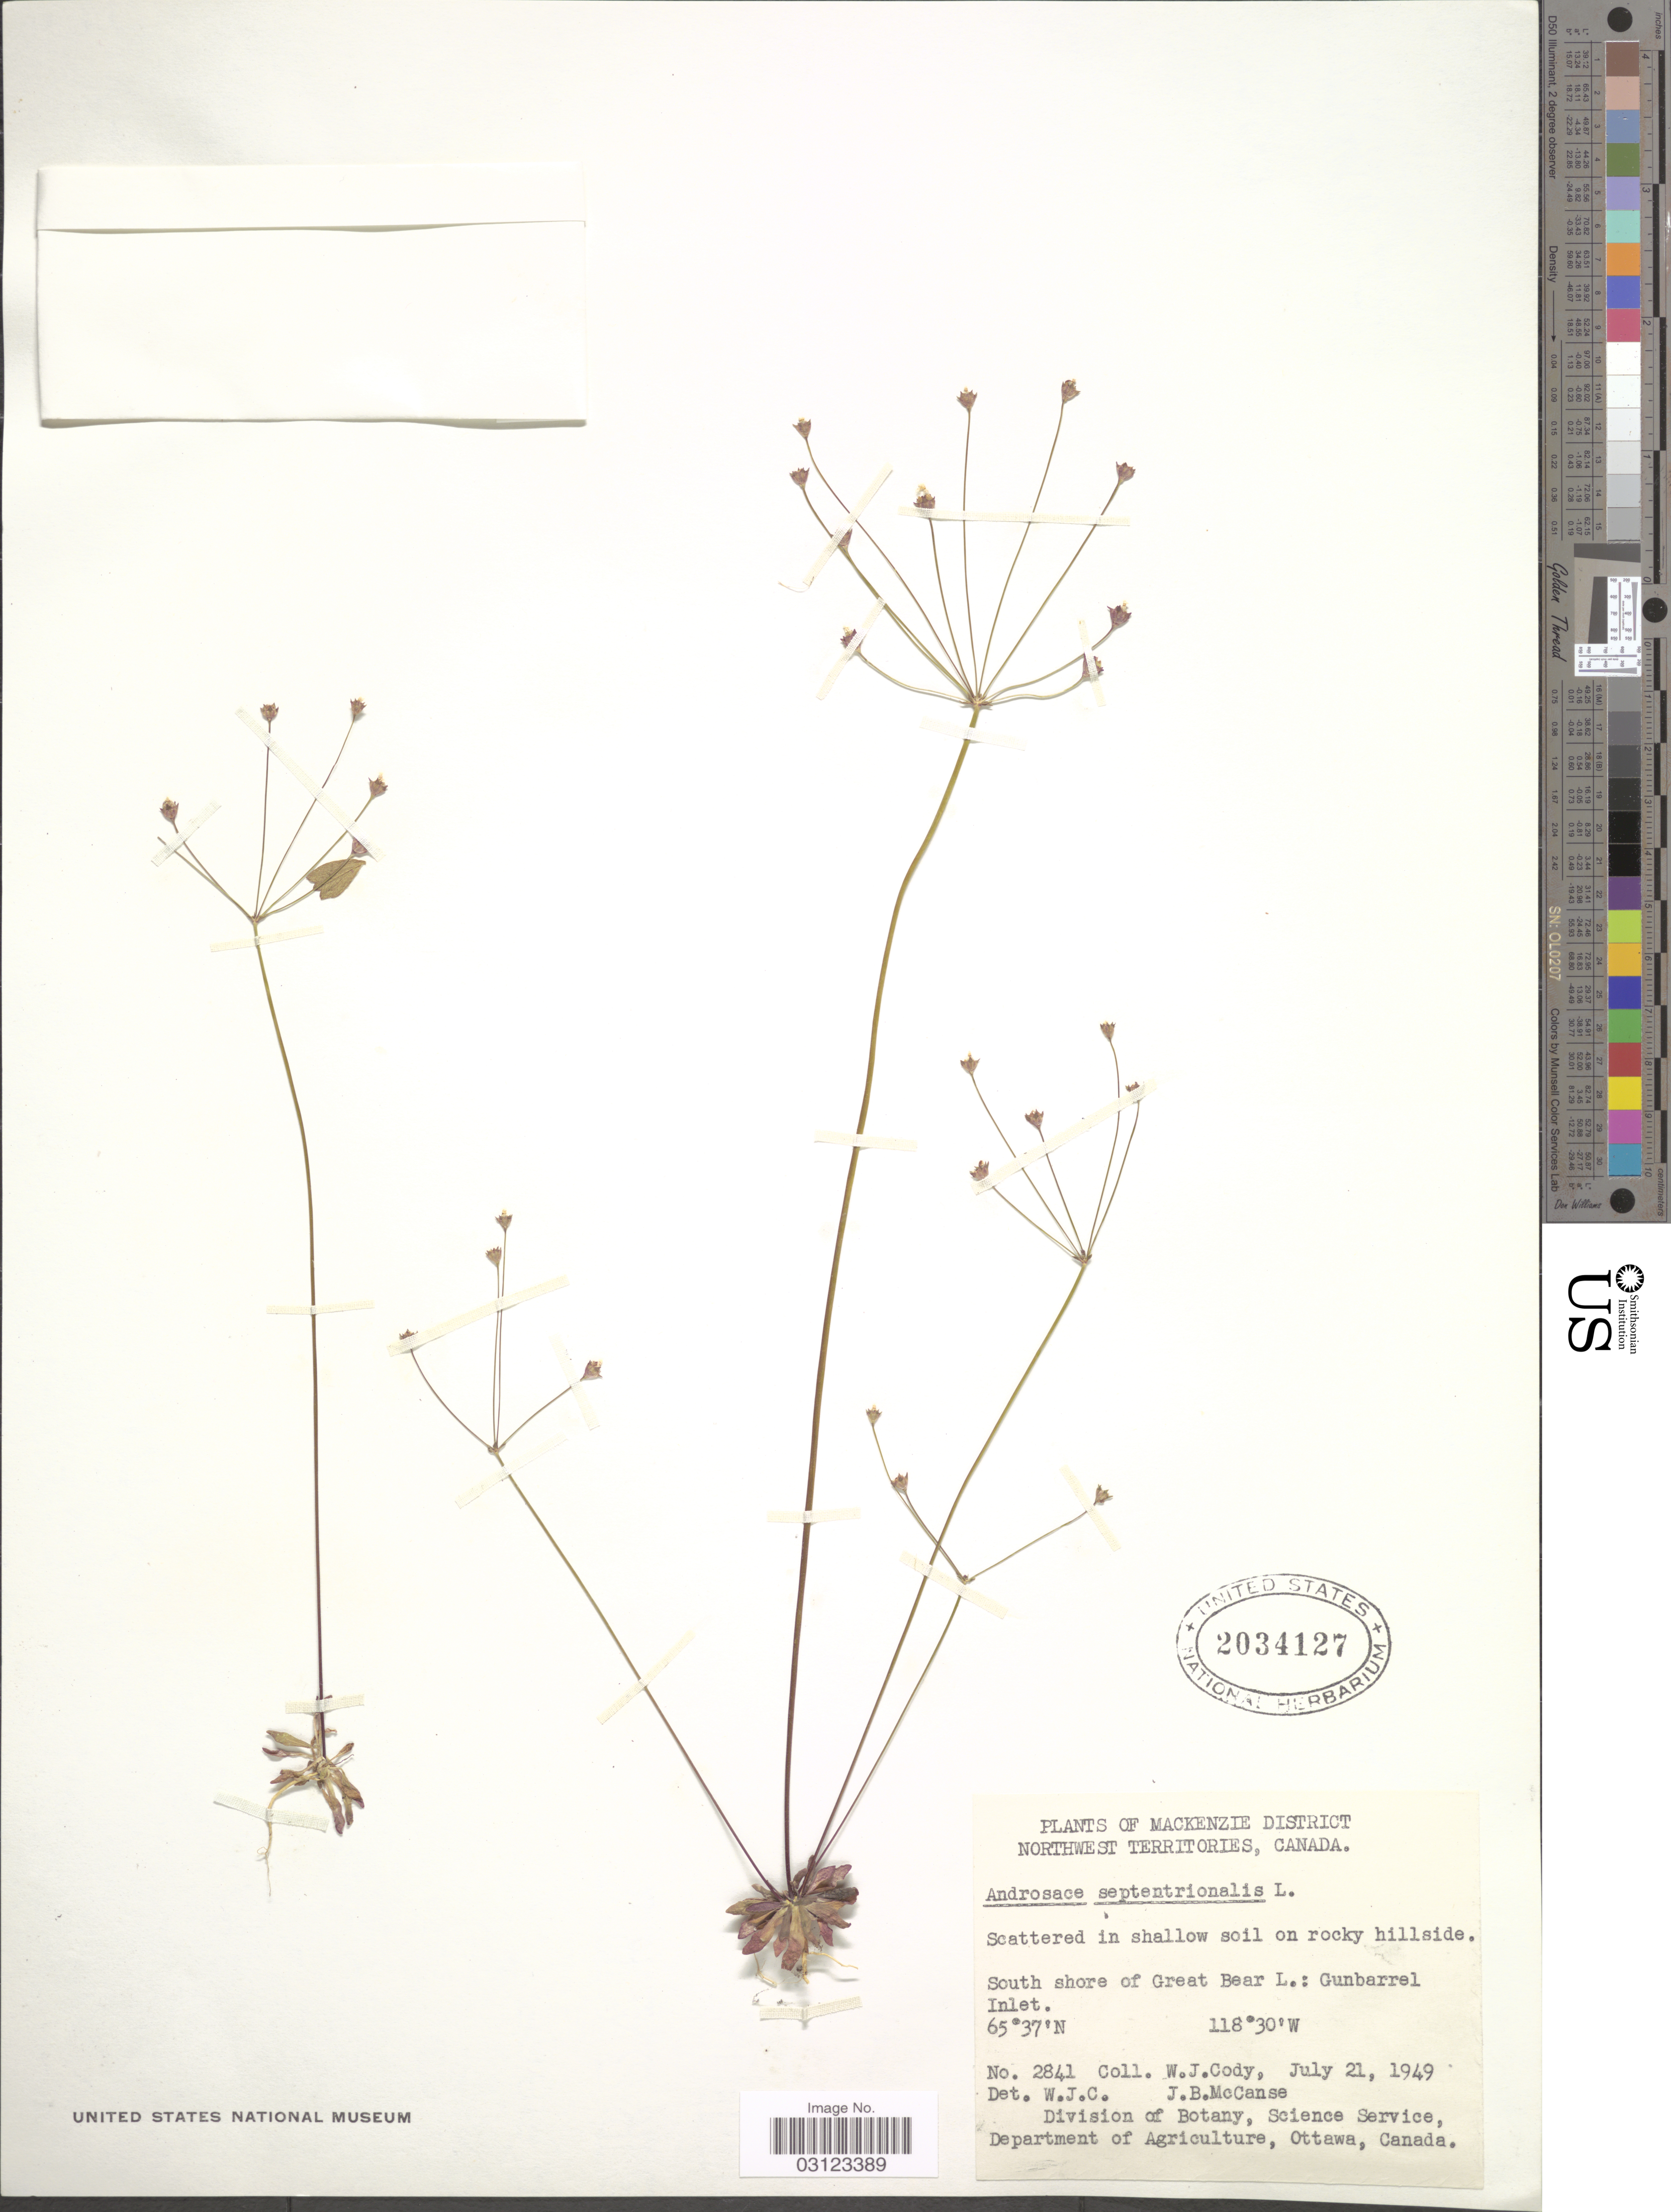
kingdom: Plantae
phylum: Tracheophyta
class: Magnoliopsida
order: Ericales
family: Primulaceae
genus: Androsace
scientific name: Androsace septentrionalis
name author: L.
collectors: W. Cody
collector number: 2841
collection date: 1949-07-21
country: Canada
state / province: Northwest Territories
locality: Mackenzie District. South shore of Great Bear L.: Gunbarrel Inlet.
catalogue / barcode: US 2034127